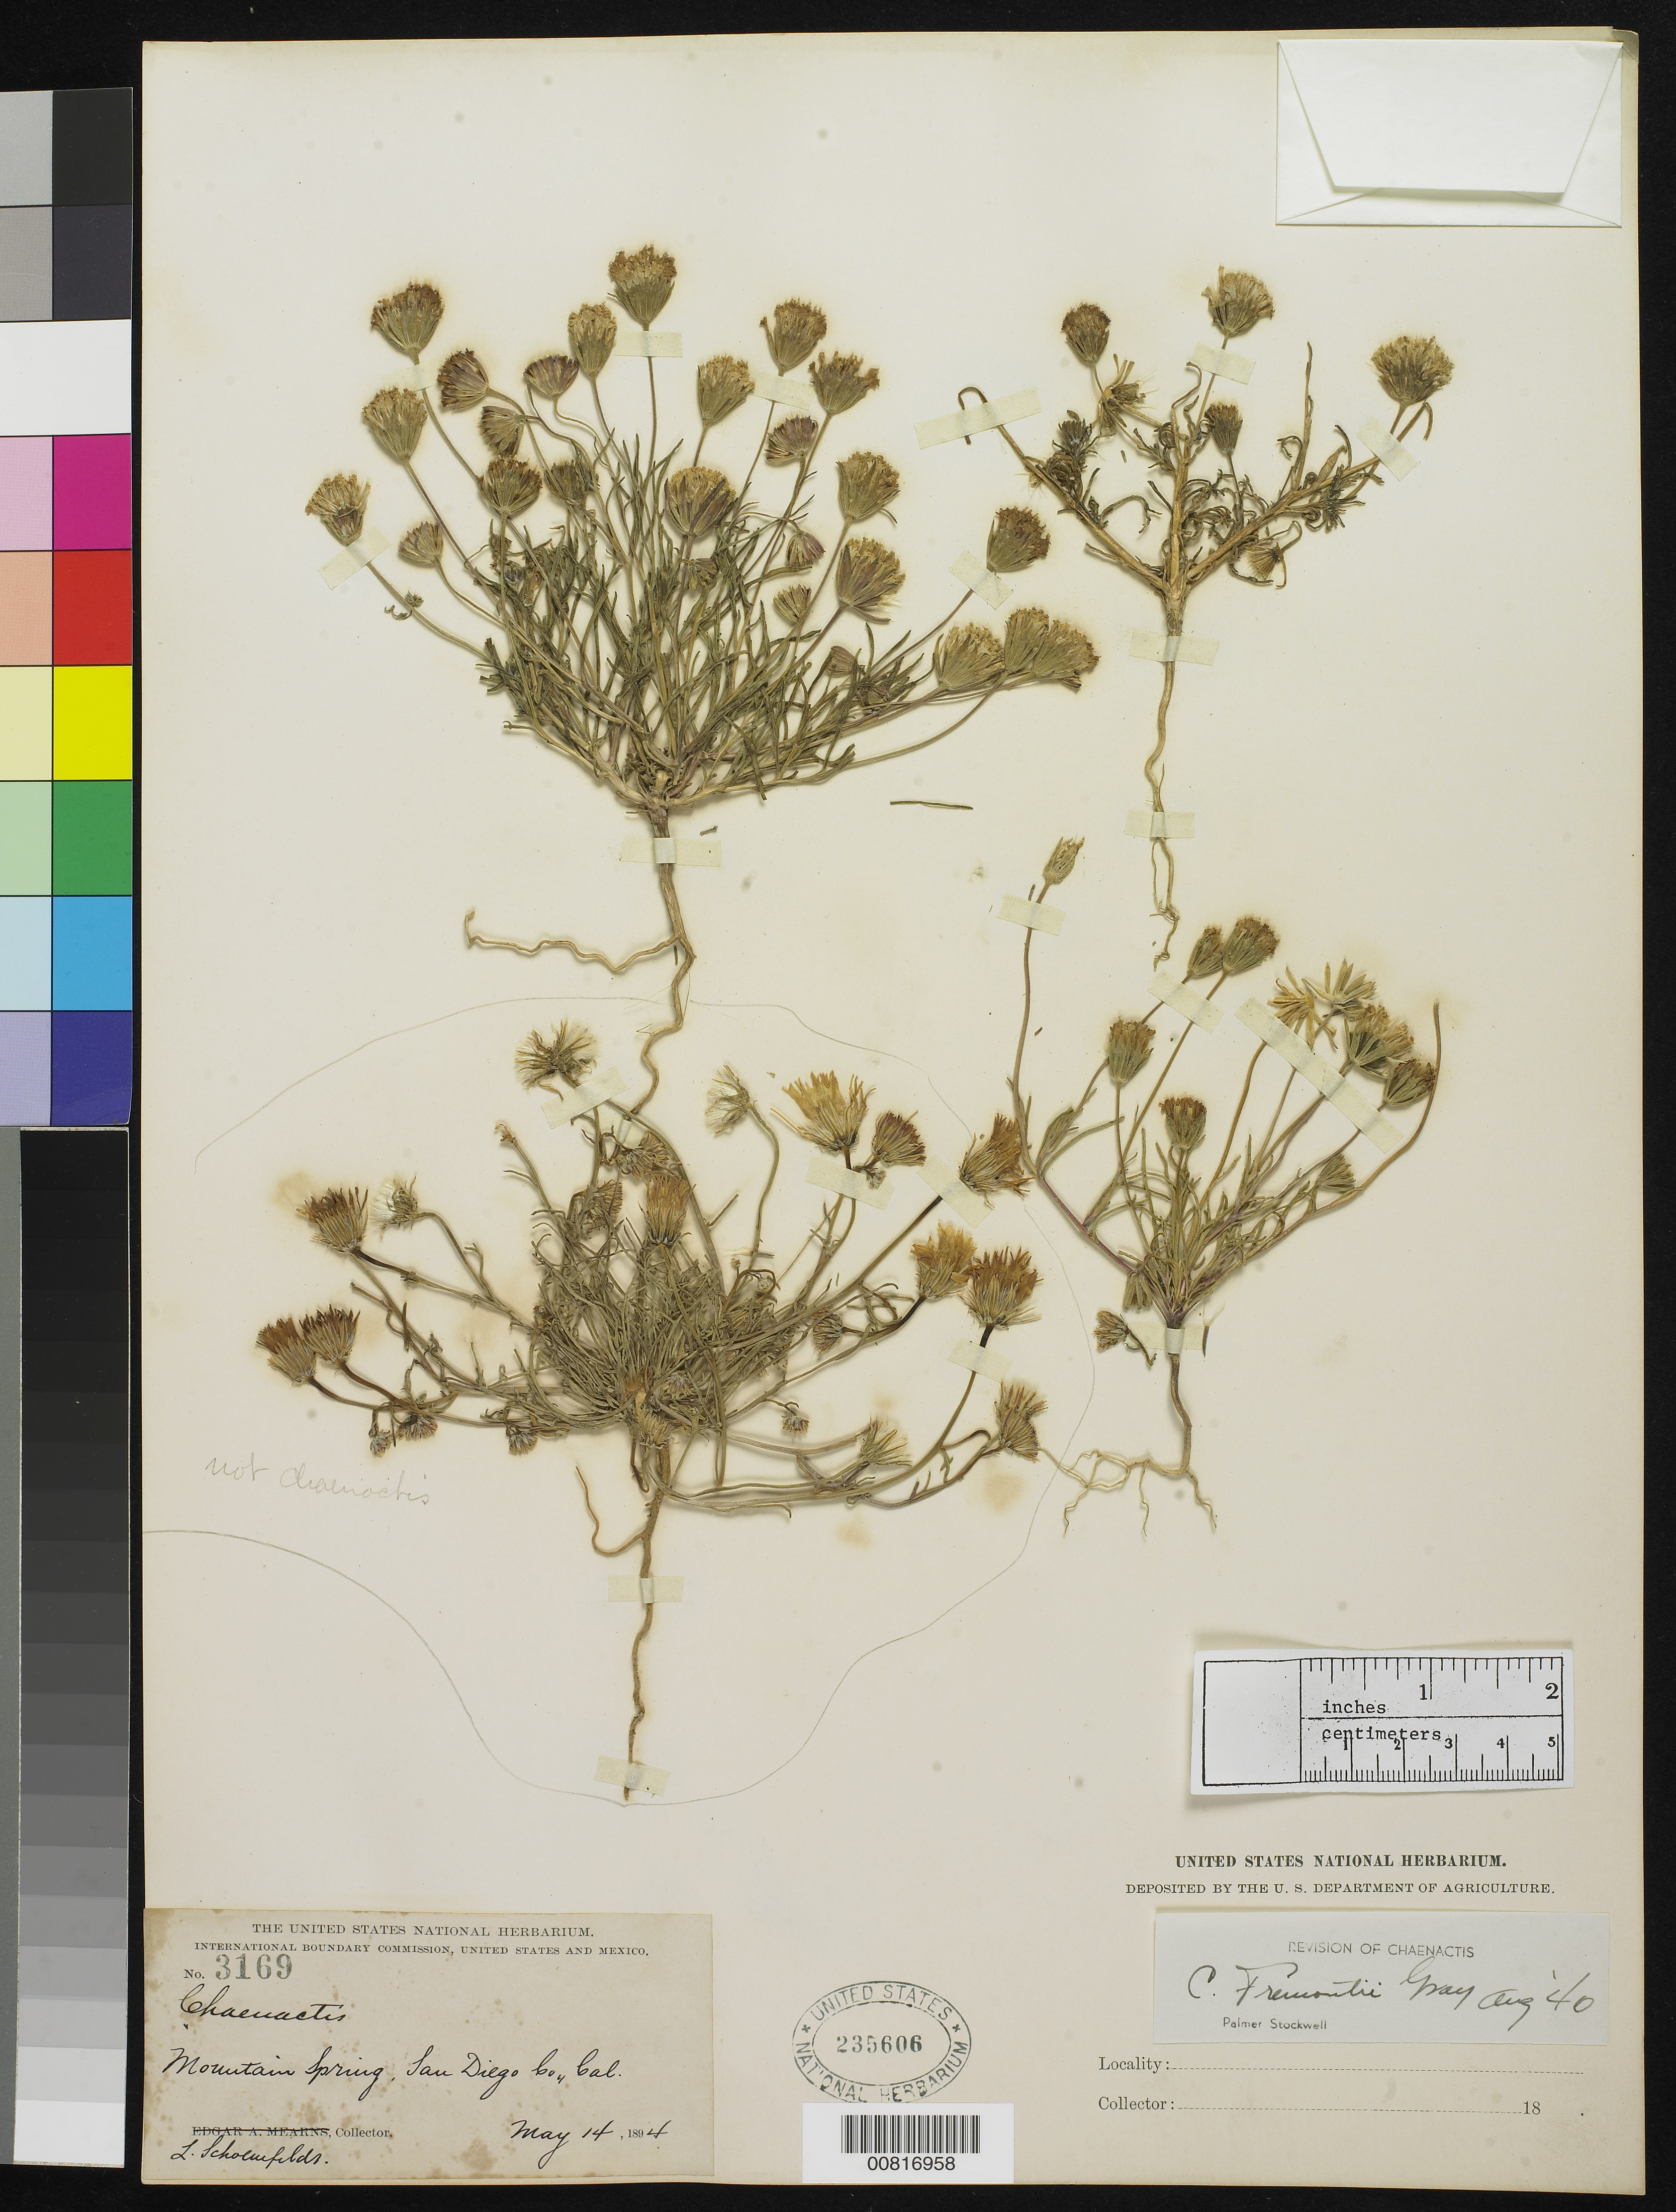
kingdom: Plantae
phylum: Tracheophyta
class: Magnoliopsida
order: Asterales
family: Asteraceae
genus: Chaenactis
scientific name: Chaenactis fremontii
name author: A. Gray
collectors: L. Schoenfeldt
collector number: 3169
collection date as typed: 14 May 1894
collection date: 1894-05-14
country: United States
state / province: California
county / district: San Diego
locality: Mountain Spring, San Diego County, California.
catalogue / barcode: US 235606